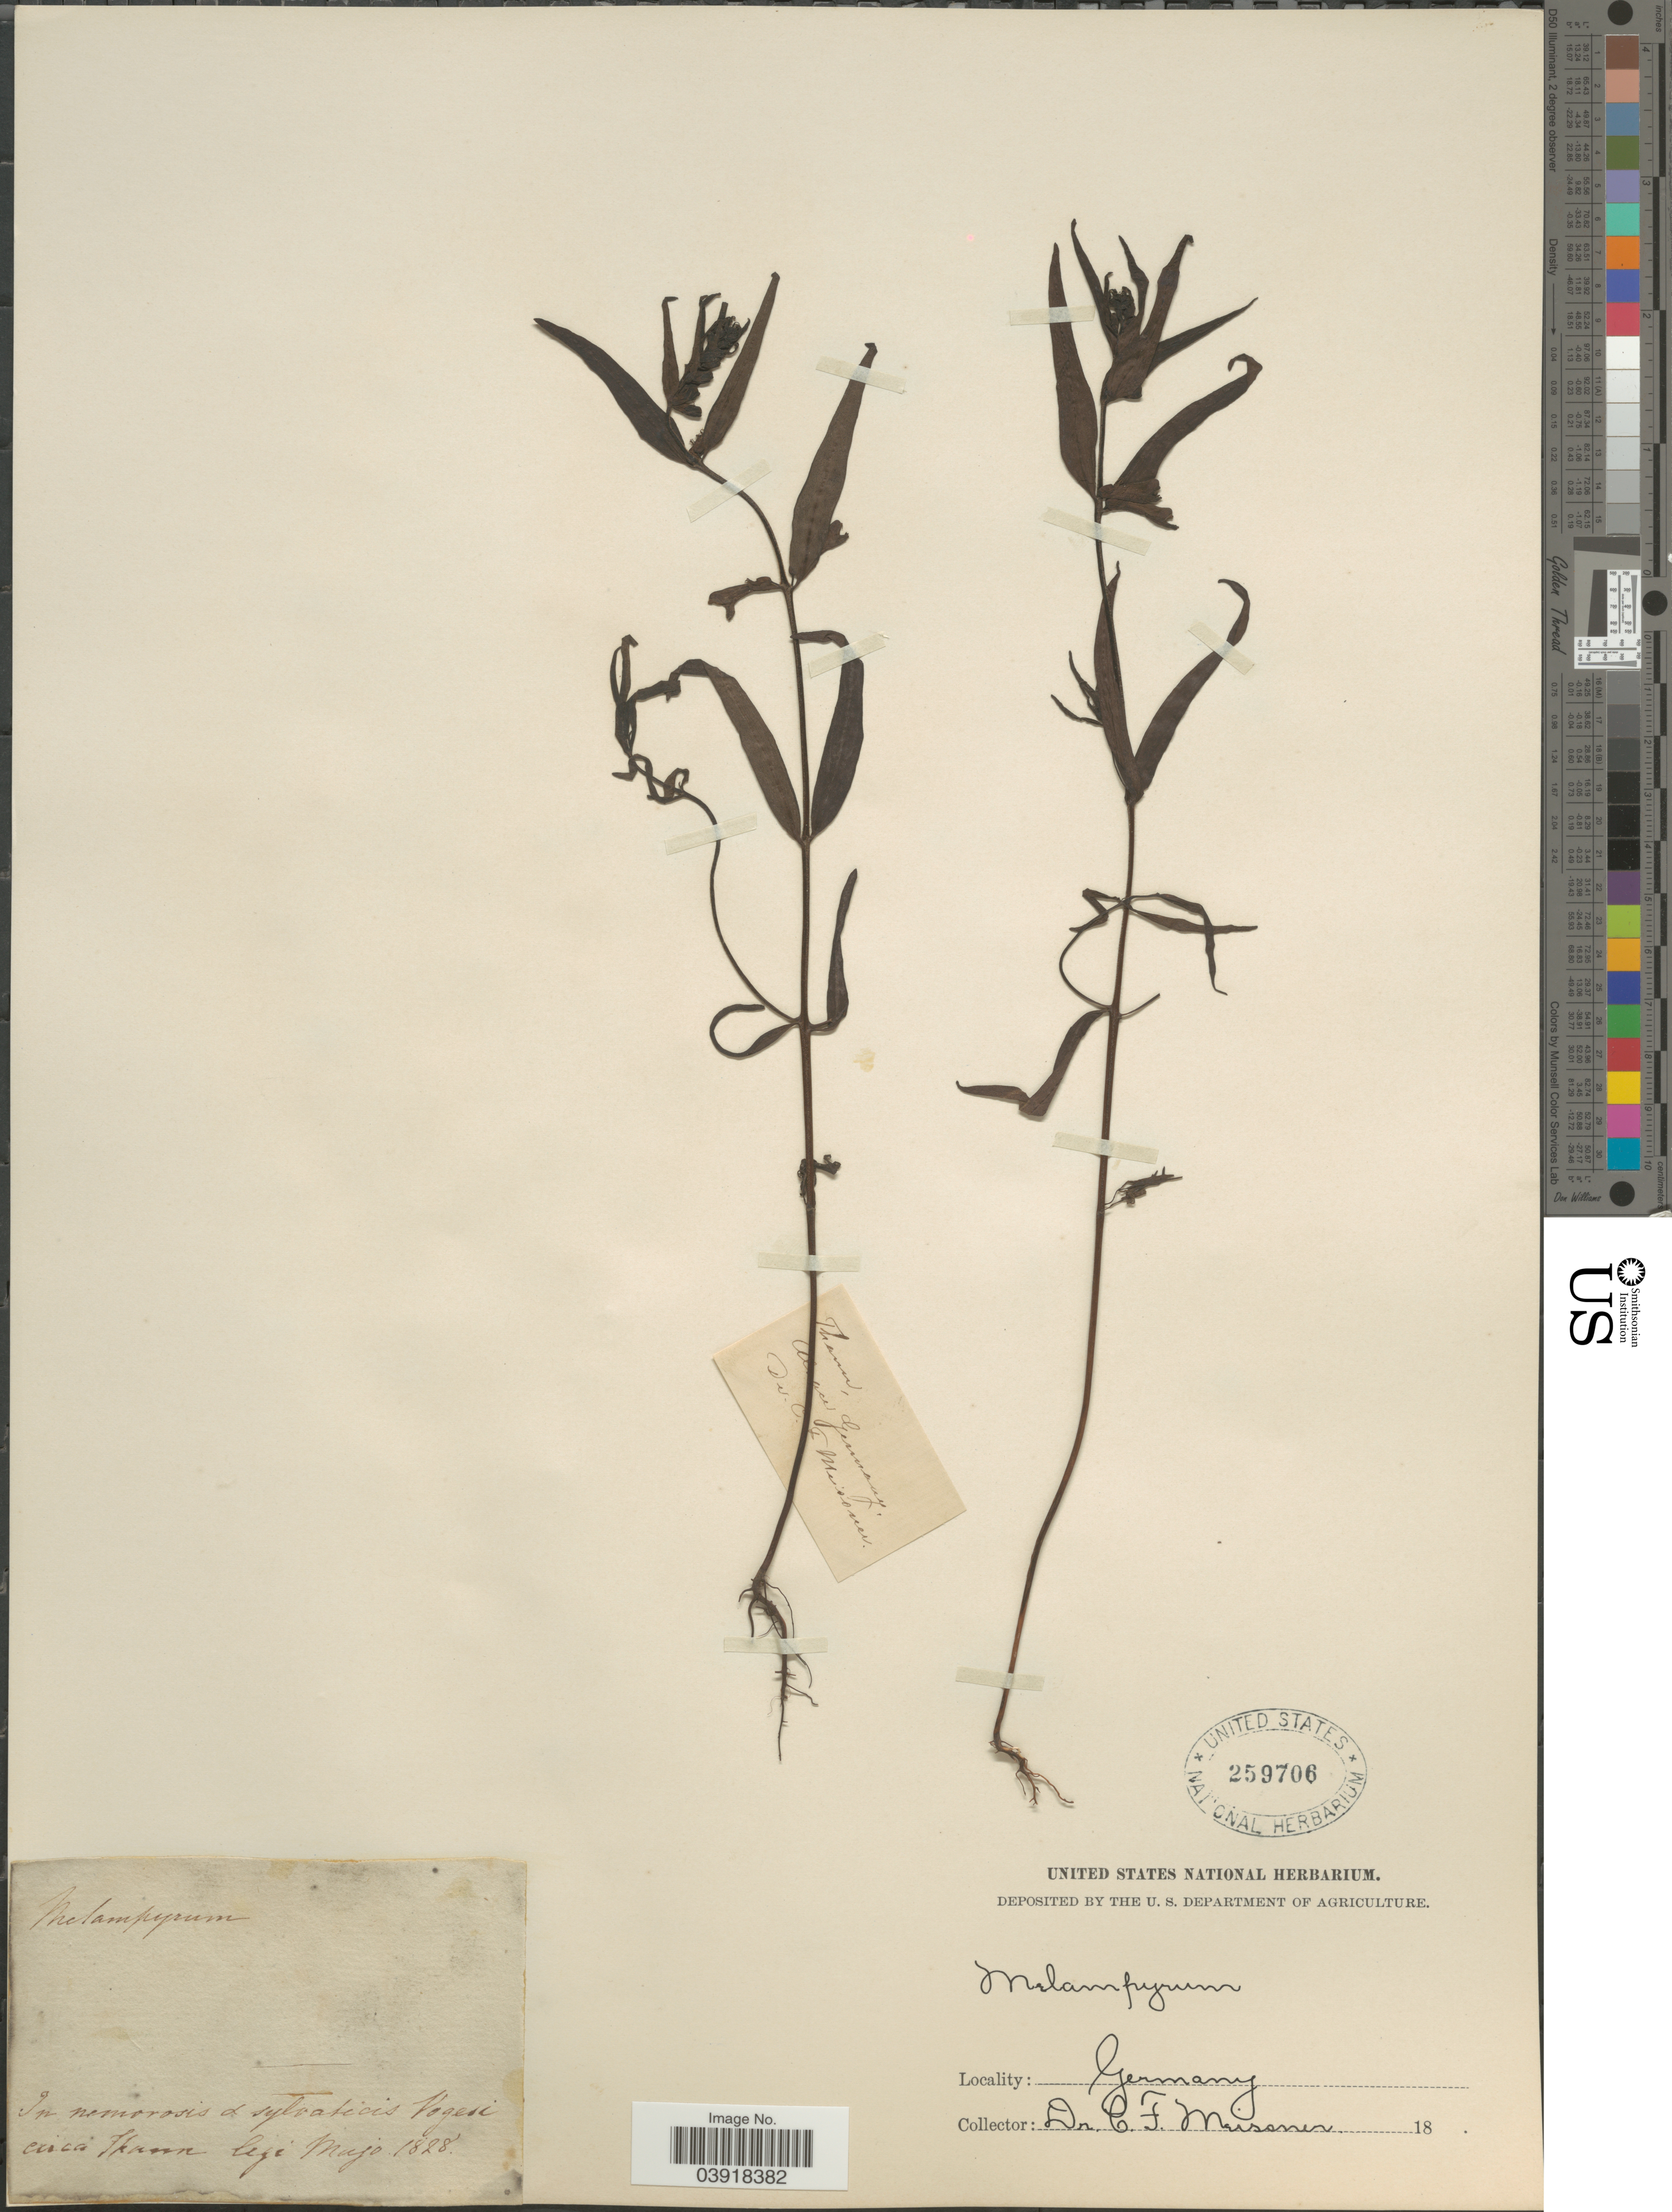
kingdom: Plantae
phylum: Tracheophyta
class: Magnoliopsida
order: Lamiales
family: Orobanchaceae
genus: Melampyrum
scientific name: Melampyrum sp.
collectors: C. F. W. Meissner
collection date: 1828-05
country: Germany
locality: In nemorosis + sylvaticis Vogesi exica Skussr [interpreted].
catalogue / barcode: US 259706